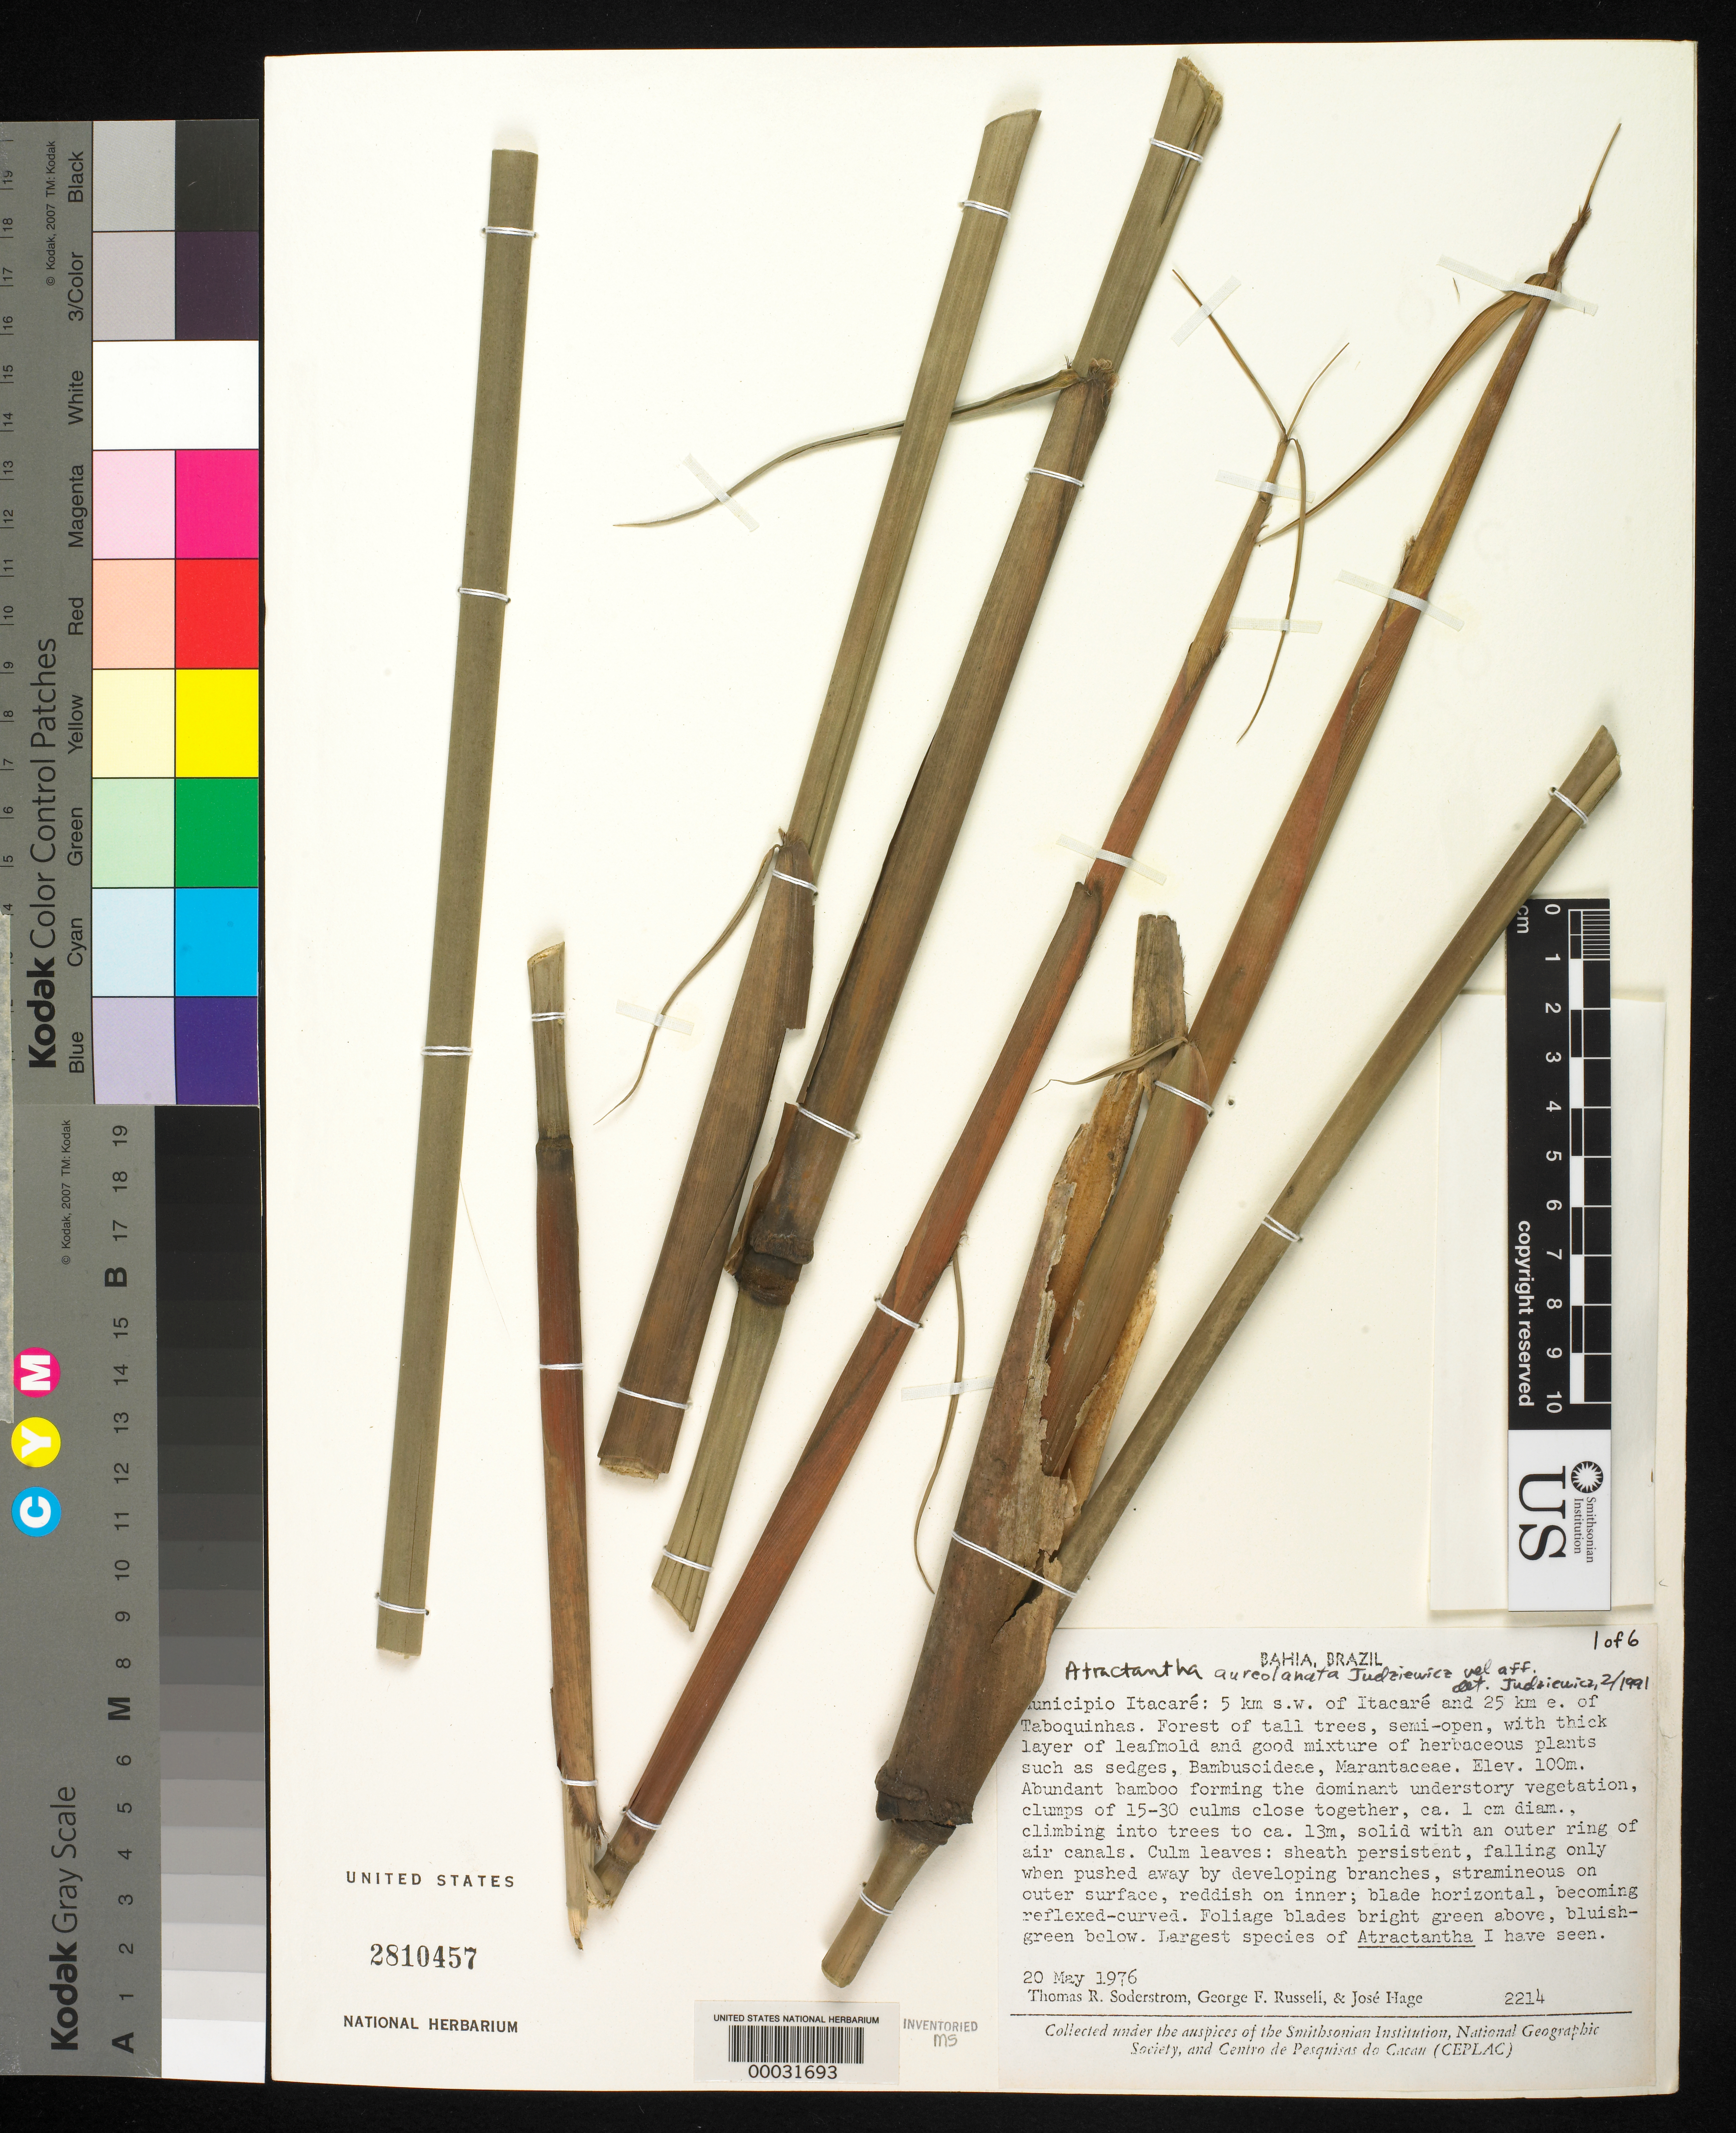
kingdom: Plantae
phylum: Tracheophyta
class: Liliopsida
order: Poales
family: Poaceae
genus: Atractantha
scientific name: Atractantha aureolanata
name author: Judz.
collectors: T. R. Soderstrom, G. Russell & J. Hage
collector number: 2214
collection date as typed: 20 May 1976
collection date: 1976-05-20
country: Brazil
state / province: Bahia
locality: Itacare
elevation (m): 100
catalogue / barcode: US 2810457